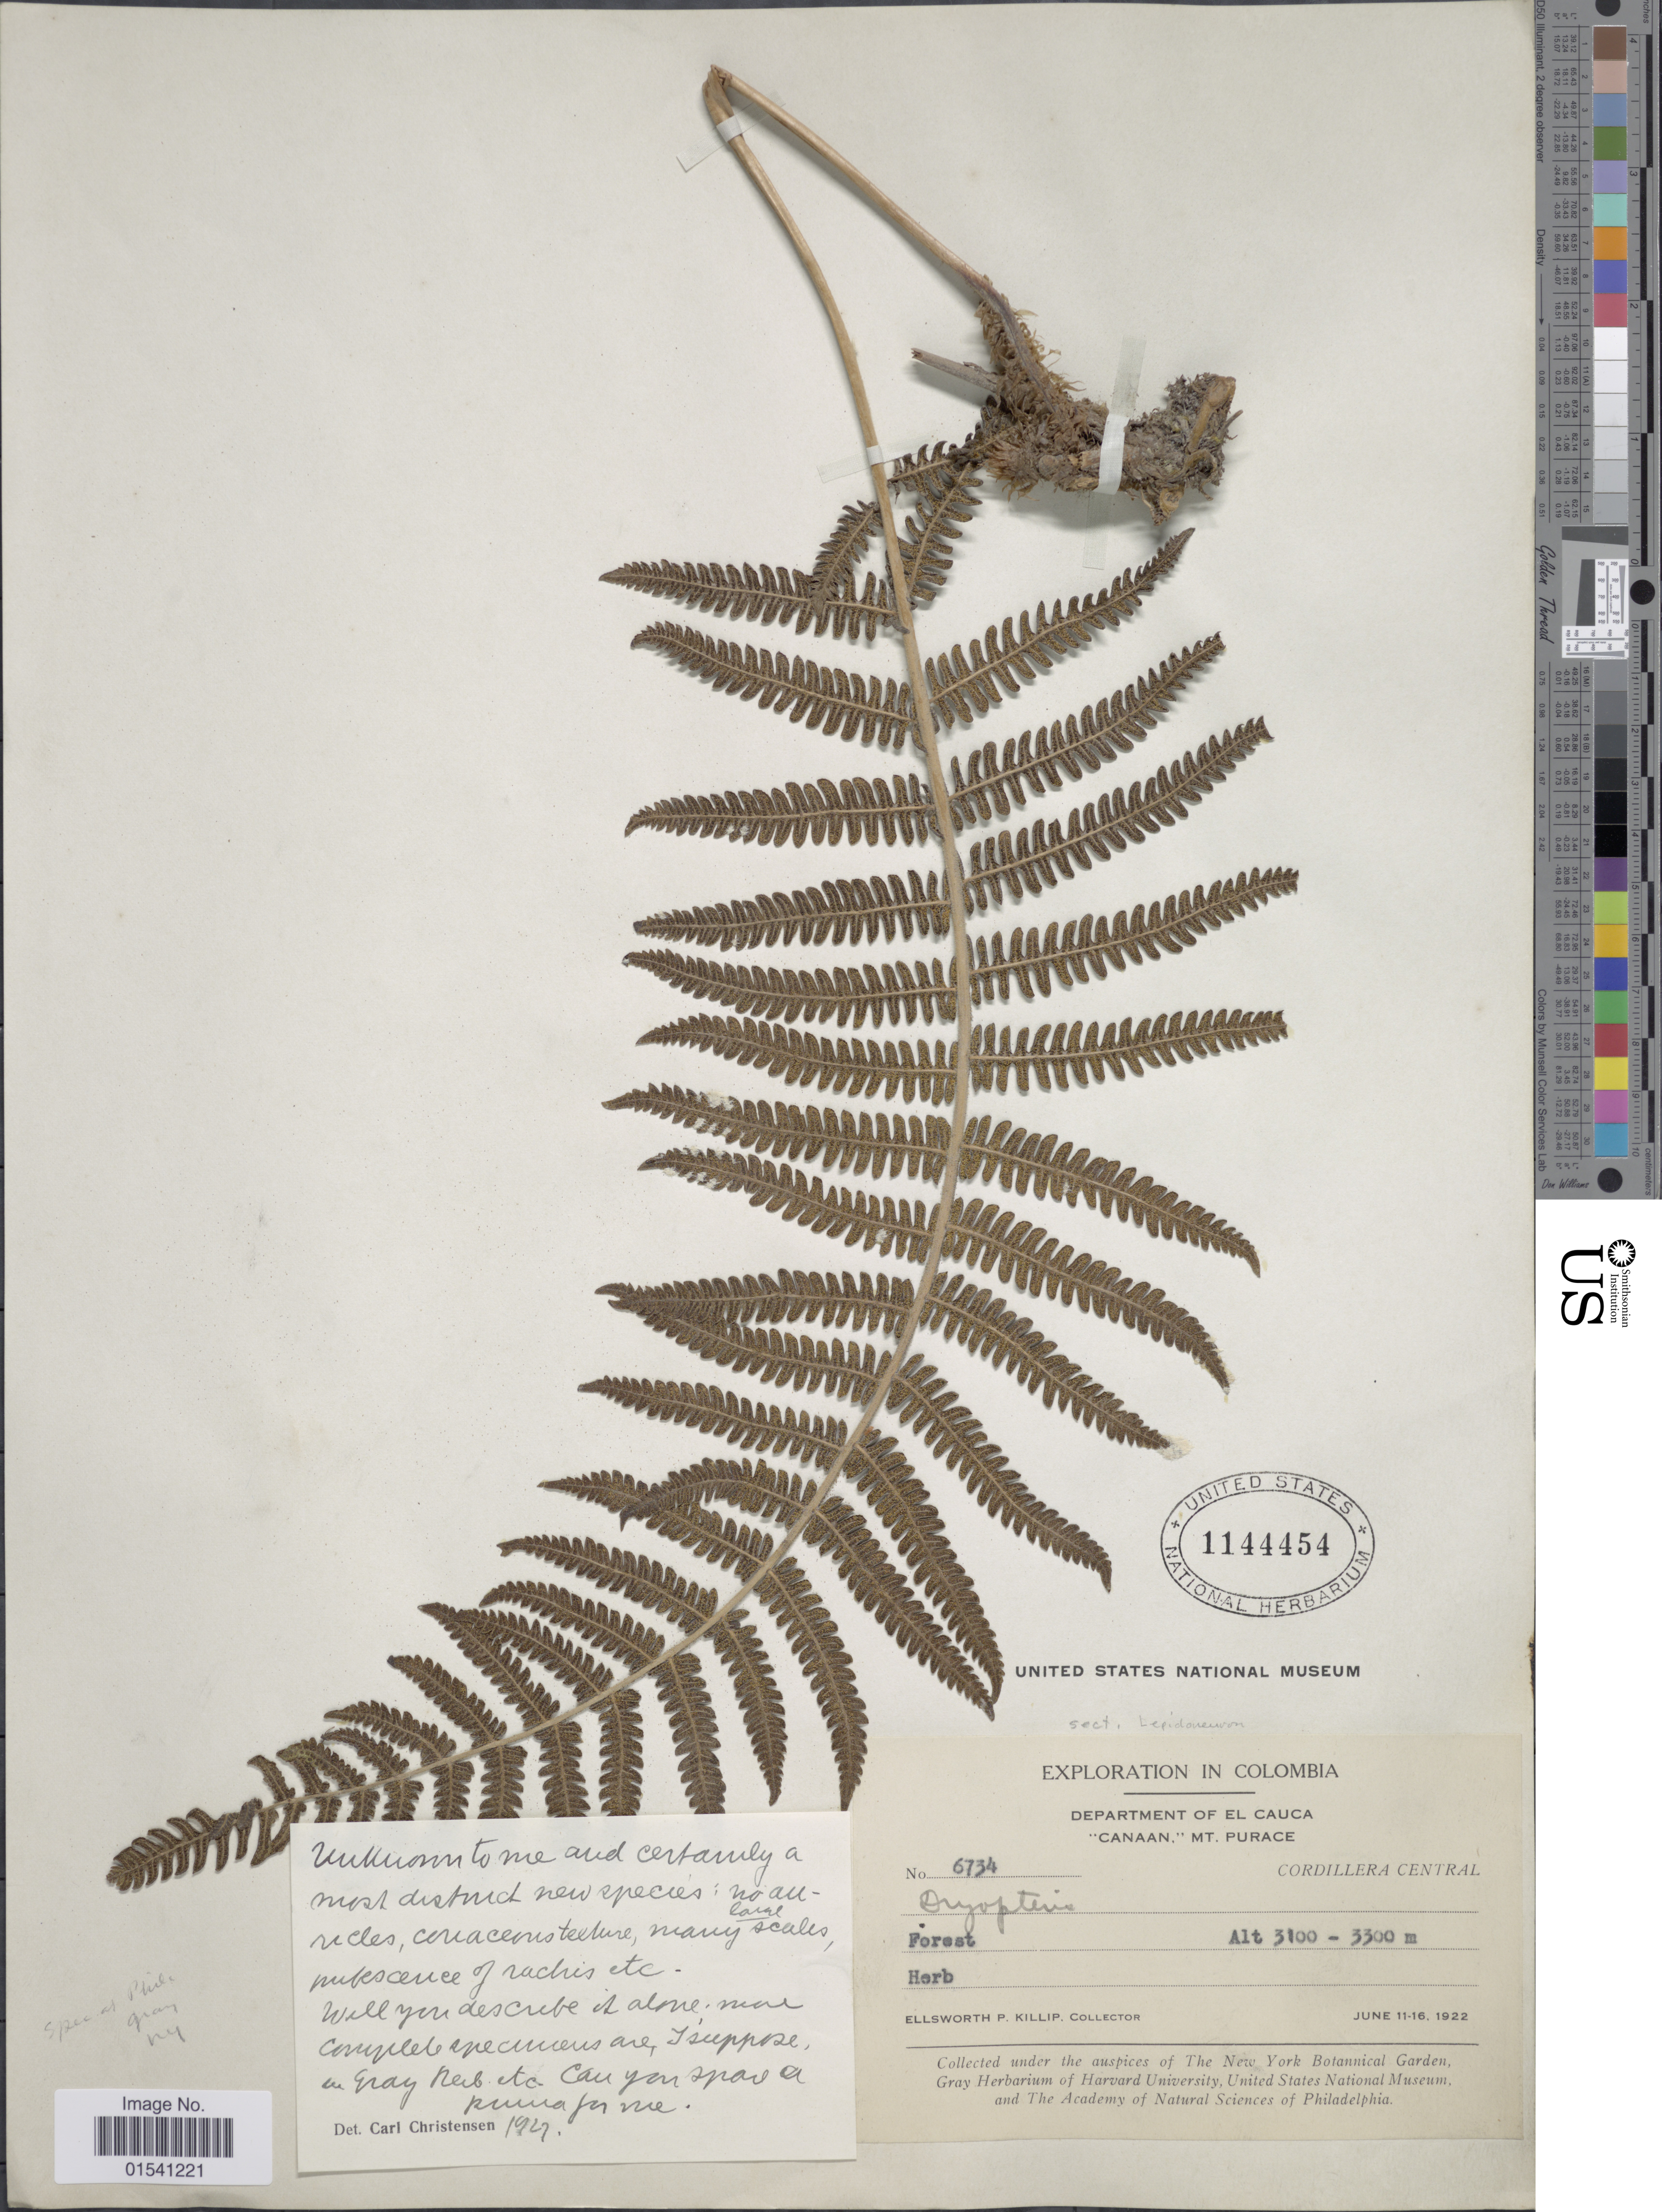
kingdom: Plantae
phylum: Tracheophyta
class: Polypodiopsida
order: Polypodiales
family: Thelypteridaceae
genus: Amauropelta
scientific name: Amauropelta sp.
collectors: E. P. Killip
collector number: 6734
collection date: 1922-06-11/1922-06-16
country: Colombia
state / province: Cauca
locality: Department of El Cauca 'Canaan,' Mt. Purace, Cordillera Central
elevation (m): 3100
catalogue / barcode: US 1144454